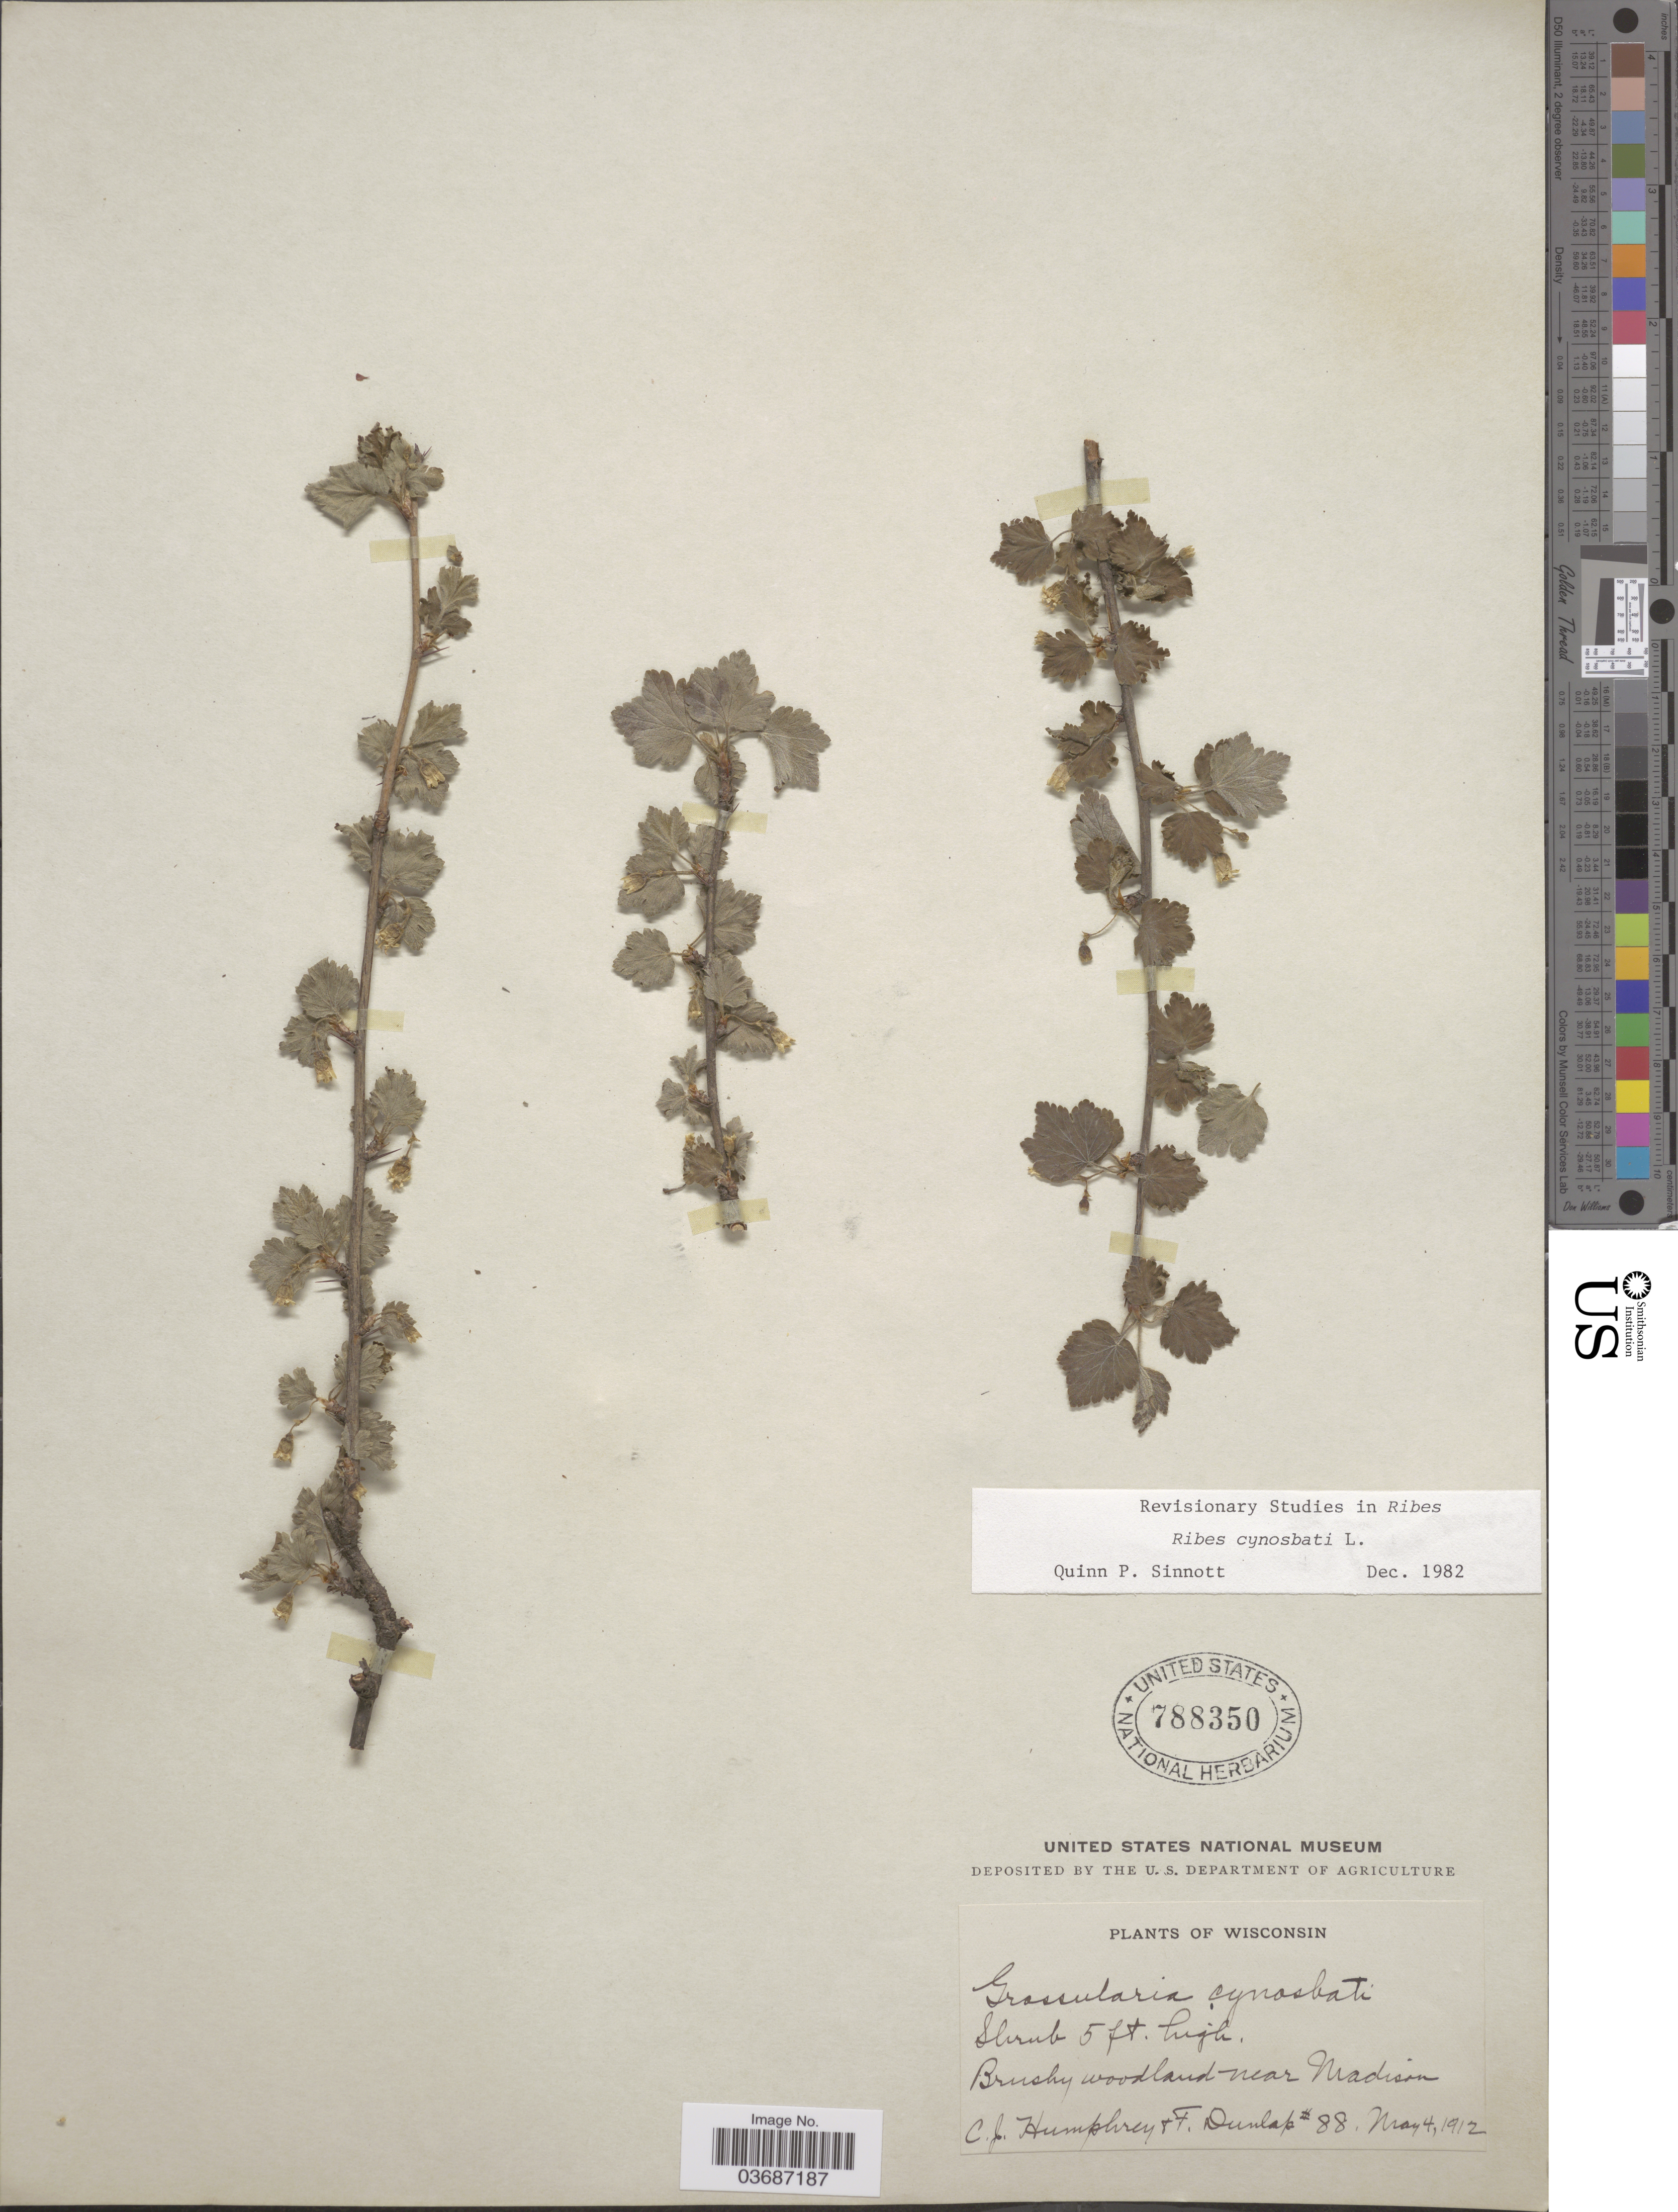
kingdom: Plantae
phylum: Tracheophyta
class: Magnoliopsida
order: Saxifragales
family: Grossulariaceae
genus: Ribes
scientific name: Ribes cynosbati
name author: L.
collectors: C. Humphrey & F. Dunlap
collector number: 88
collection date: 1912-05-04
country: United States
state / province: Wisconsin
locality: Brushy woodland near Madison.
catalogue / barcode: US 788350